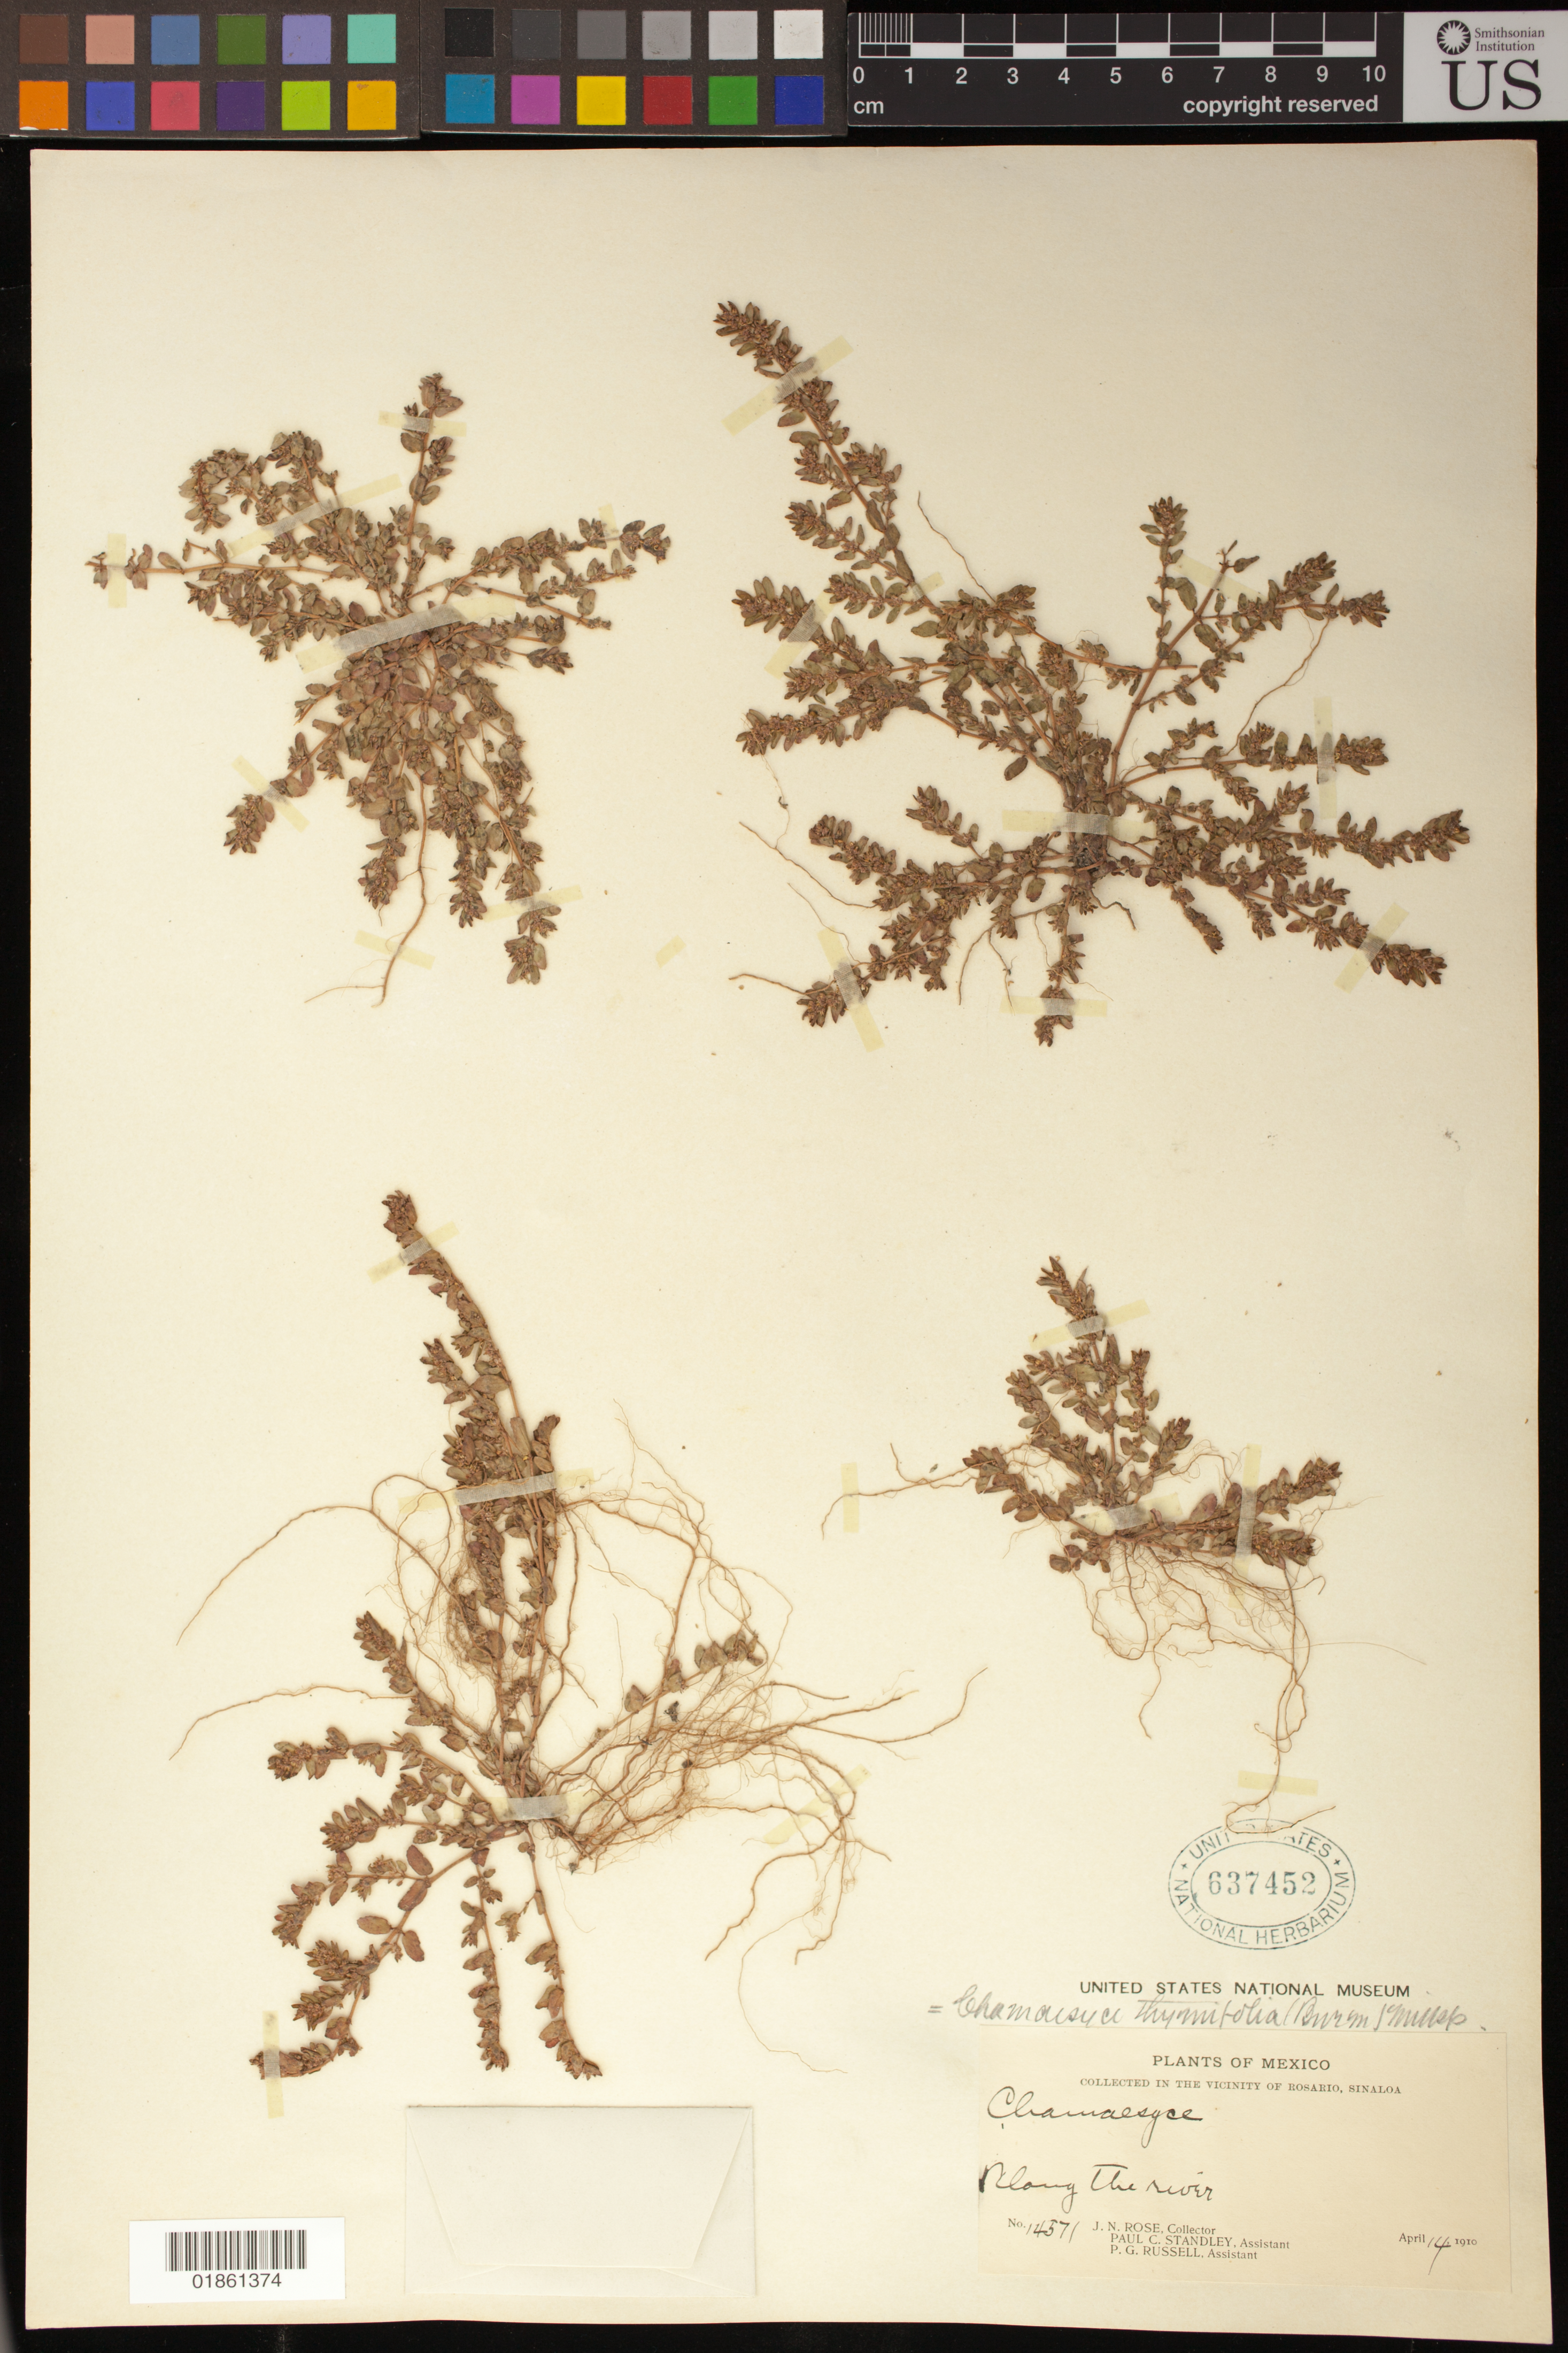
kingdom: Plantae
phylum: Tracheophyta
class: Magnoliopsida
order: Malpighiales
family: Euphorbiaceae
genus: Euphorbia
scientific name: Euphorbia thymifolia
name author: L.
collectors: J. N. Rose, P. C. Standley & P. G. Russell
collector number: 14571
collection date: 1910-04-14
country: Mexico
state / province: Sinaloa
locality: Collected in the vicinity of Rosario; Along the river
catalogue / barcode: US 637452